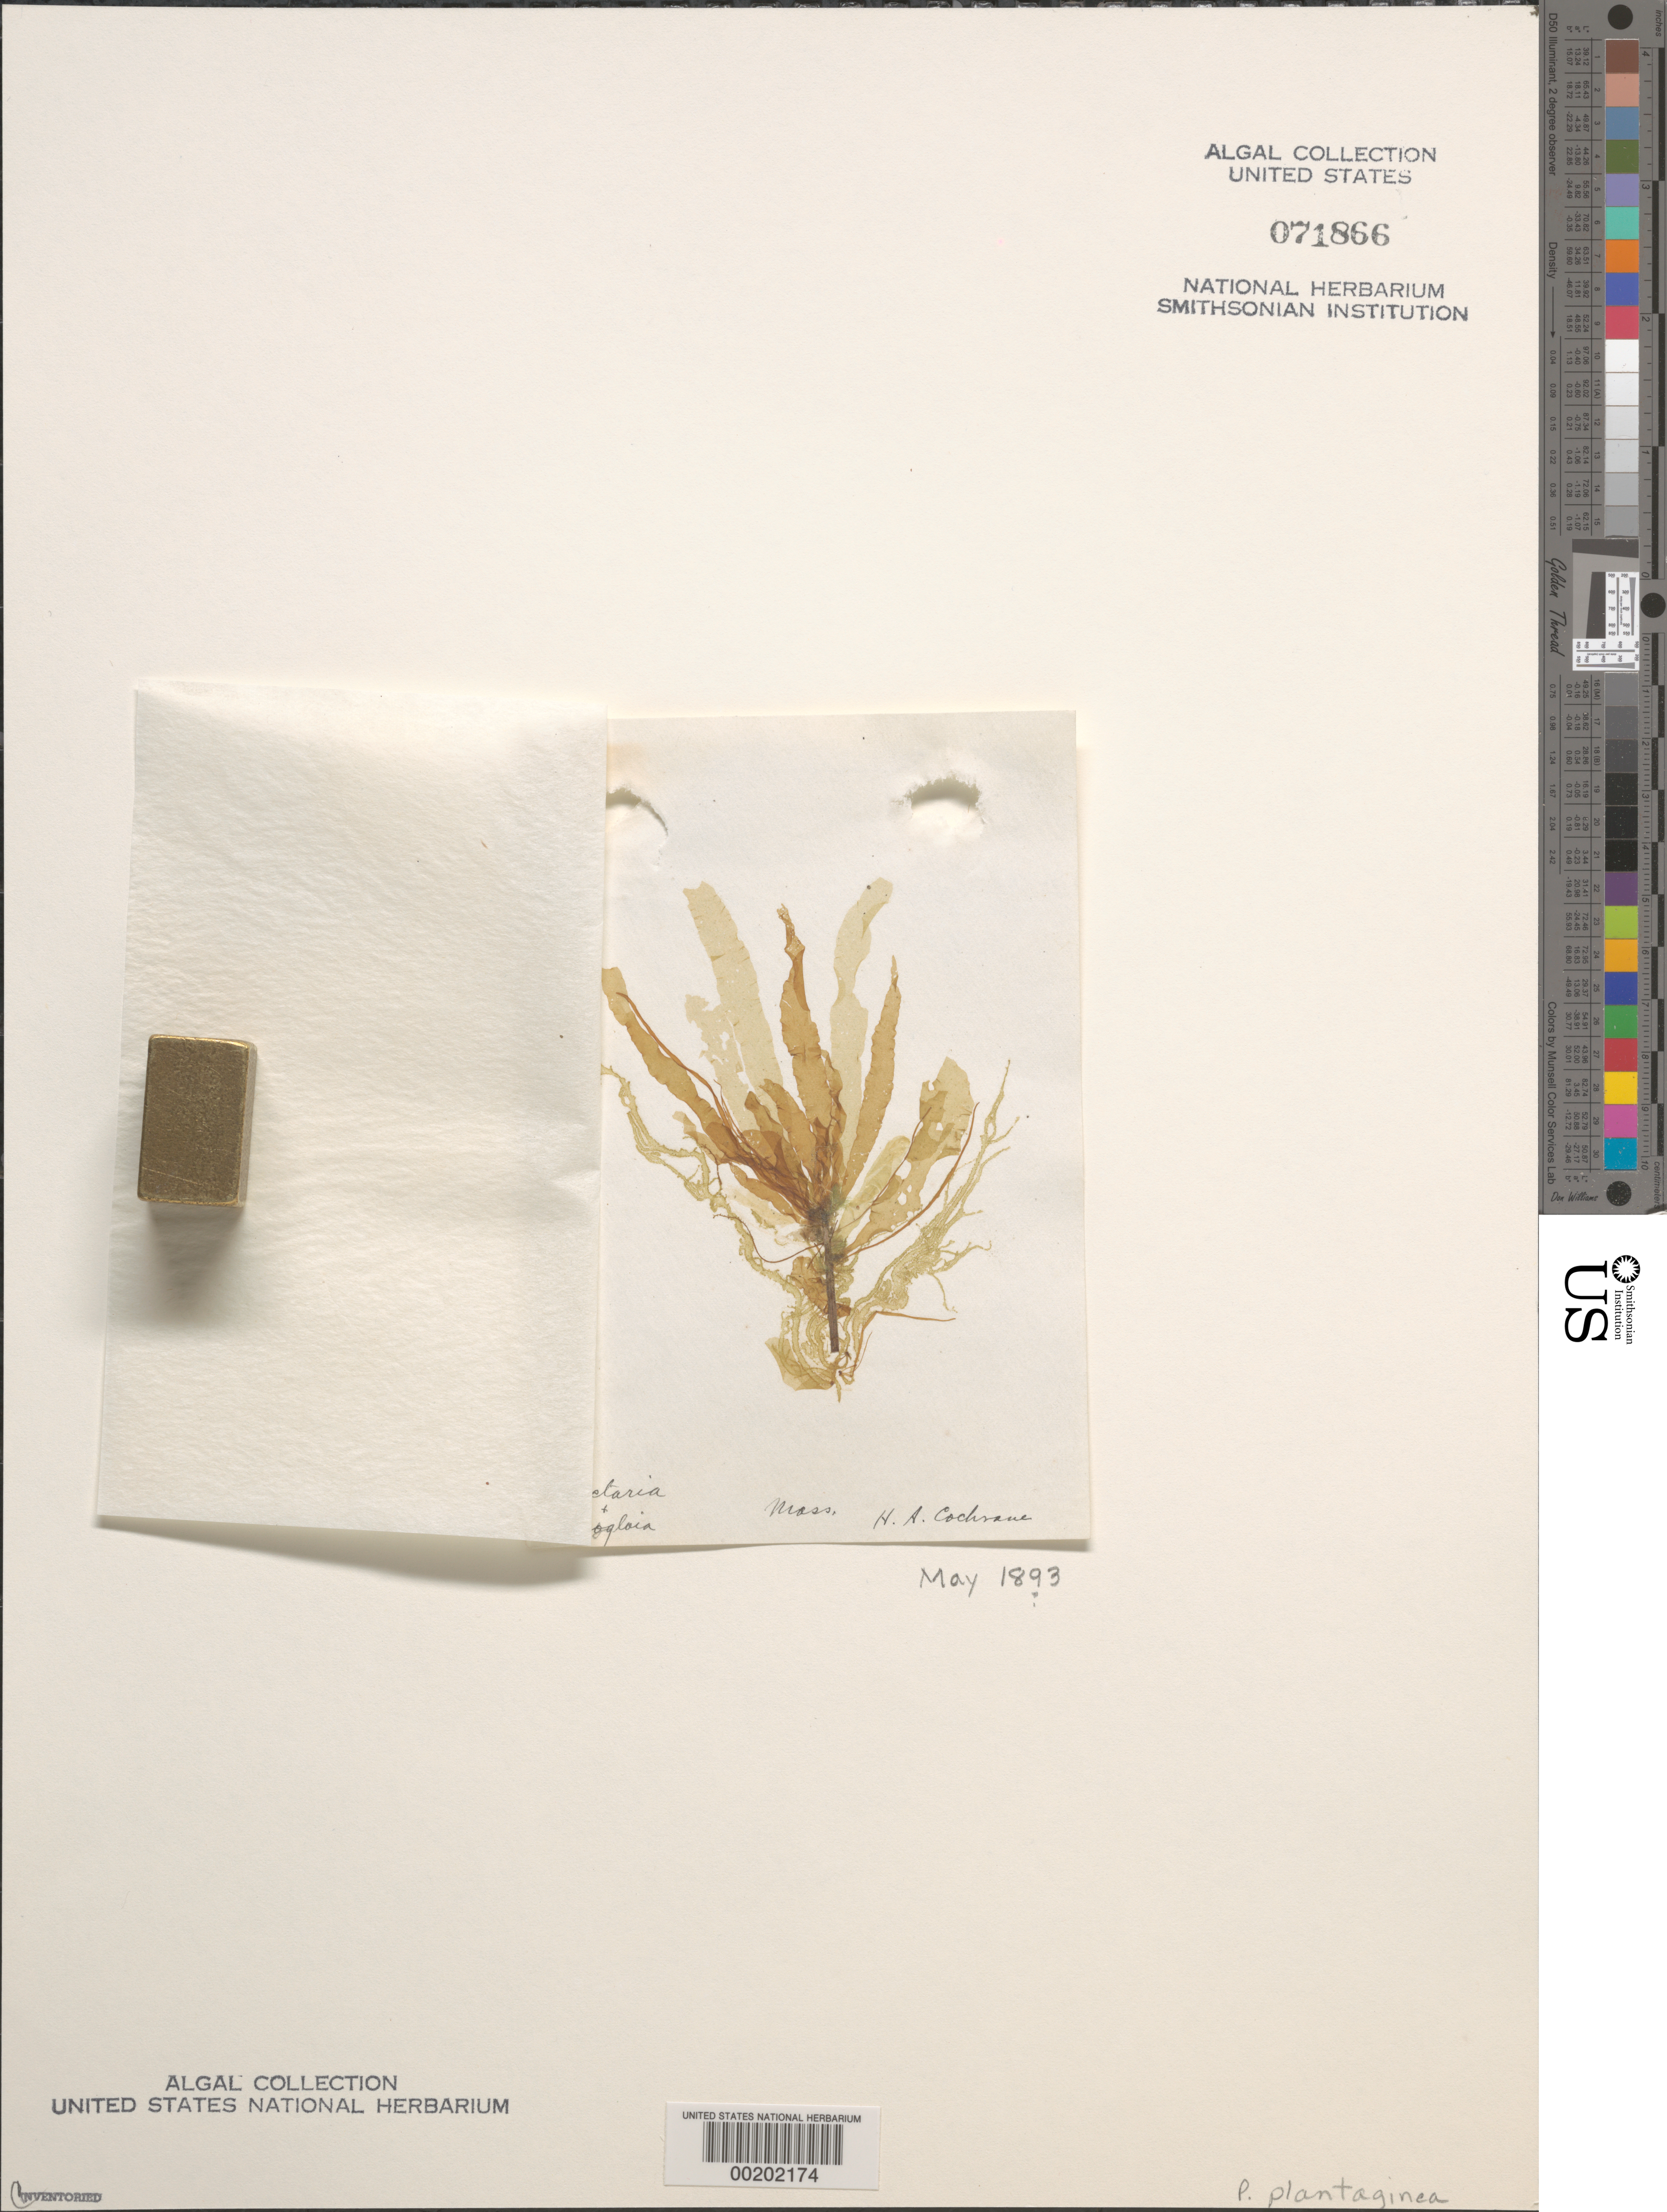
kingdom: Chromista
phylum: Ochrophyta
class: Phaeophyceae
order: Dictyosiphonales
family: Punctariaceae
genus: Punctaria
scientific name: Punctaria plantaginea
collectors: H. Cochrane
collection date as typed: May 1893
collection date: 1893-05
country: United States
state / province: Massachusetts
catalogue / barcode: US 71866